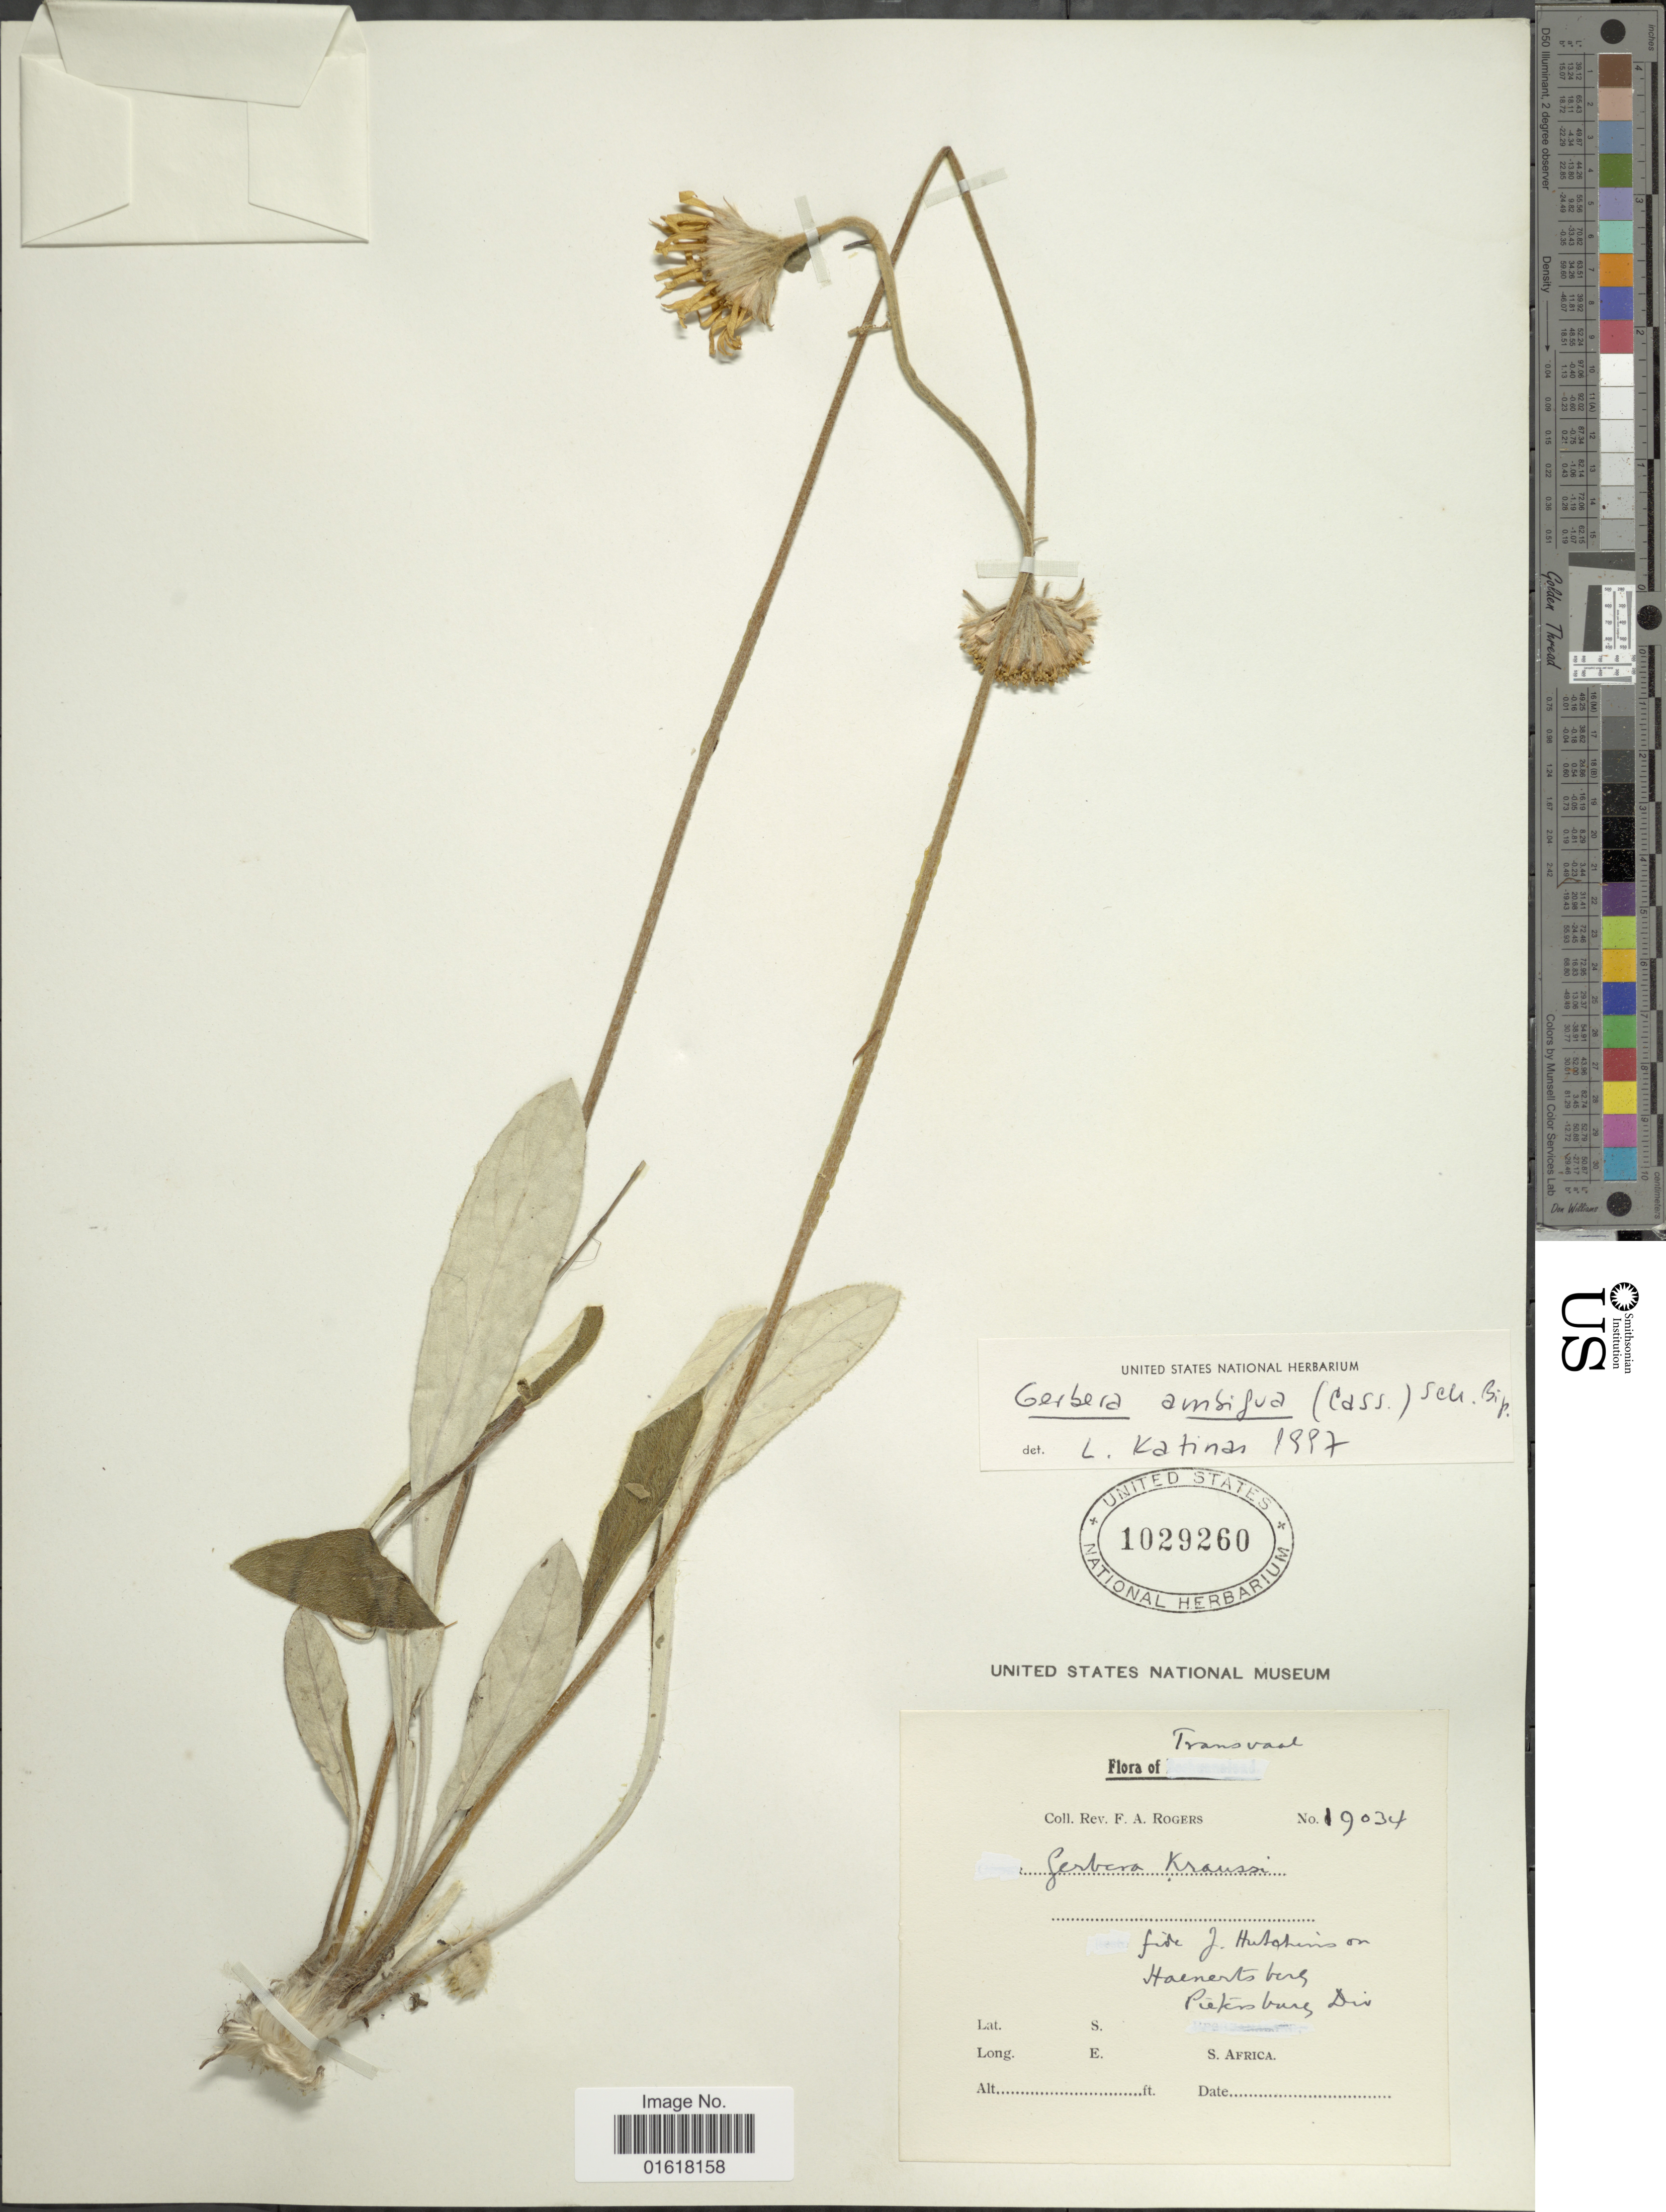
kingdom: Plantae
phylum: Tracheophyta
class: Magnoliopsida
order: Asterales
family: Asteraceae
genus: Gerbera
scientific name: Gerbera ambigua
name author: (Cass.) Sch. Bip.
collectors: F. A. Rogers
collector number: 19034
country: South Africa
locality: Transvaal. fide J. Hutchins on Haenertsburg. Pietersburg Div.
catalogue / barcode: US 1029260